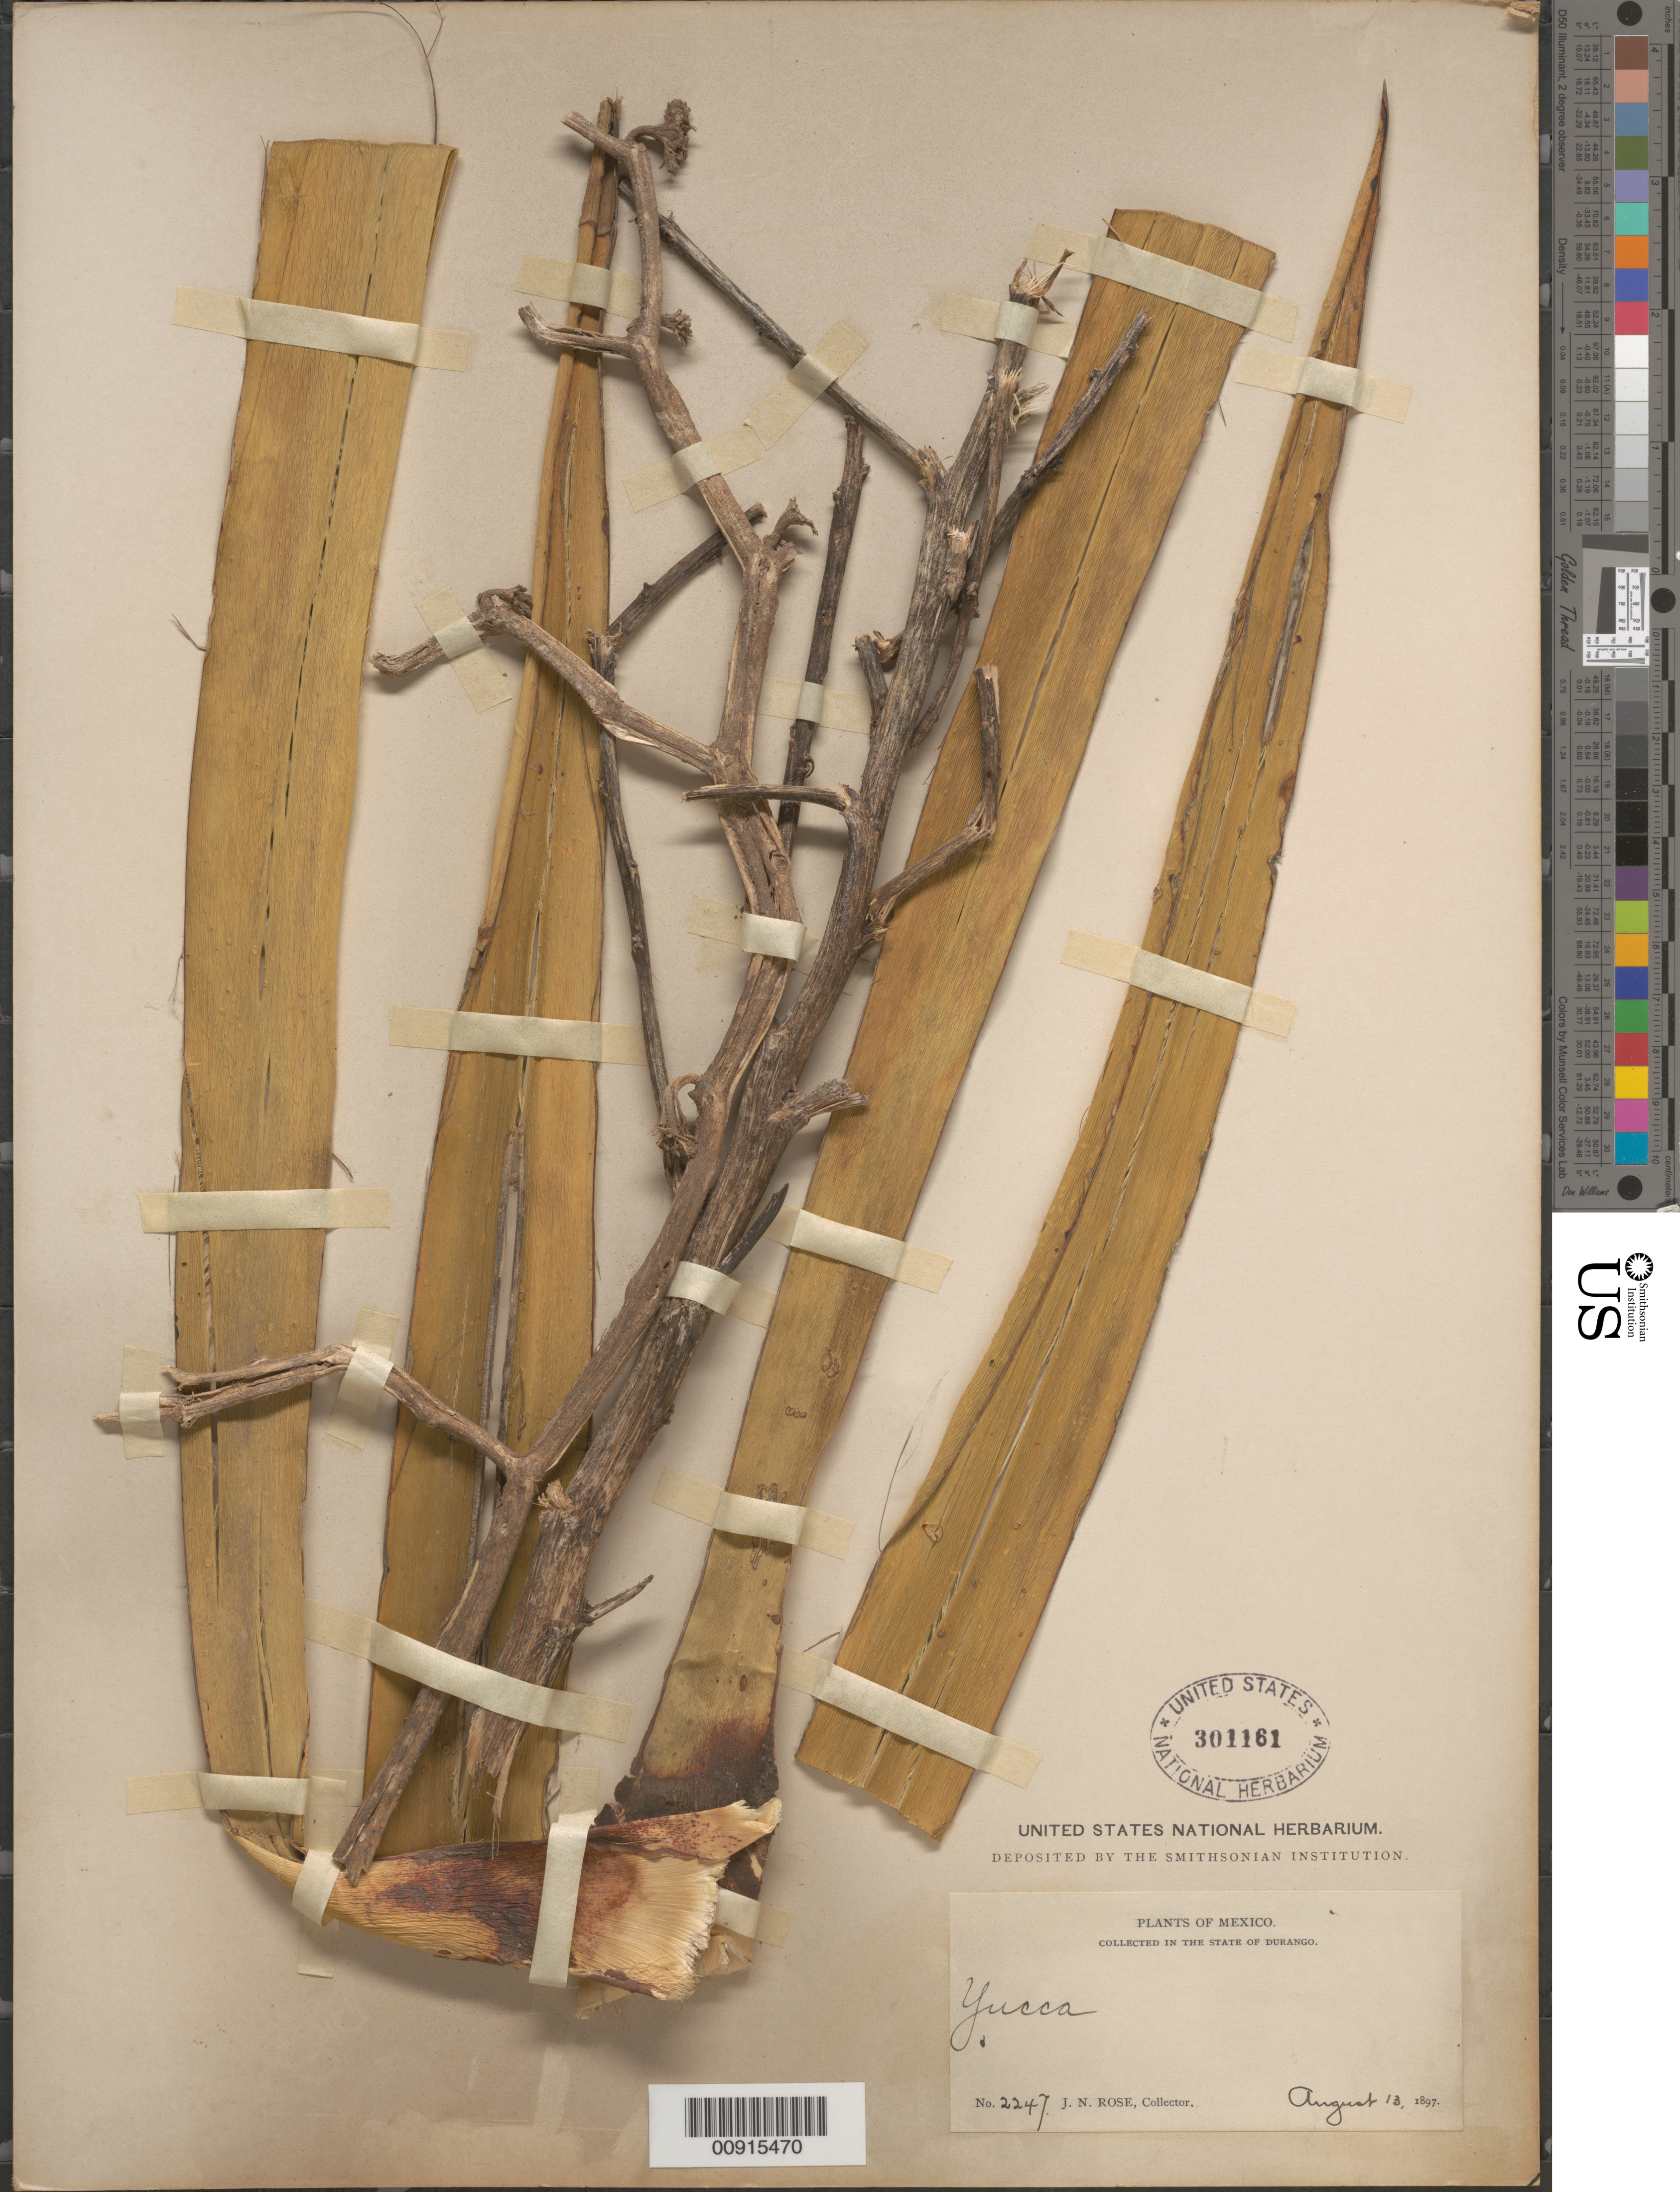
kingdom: Plantae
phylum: Tracheophyta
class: Liliopsida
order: Asparagales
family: Asparagaceae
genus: Yucca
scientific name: Yucca sp.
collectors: J. N. Rose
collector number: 2247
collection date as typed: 13 Aug 1897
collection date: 1897-08-13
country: Mexico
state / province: Durango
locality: State of Durango.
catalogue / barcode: US 301161